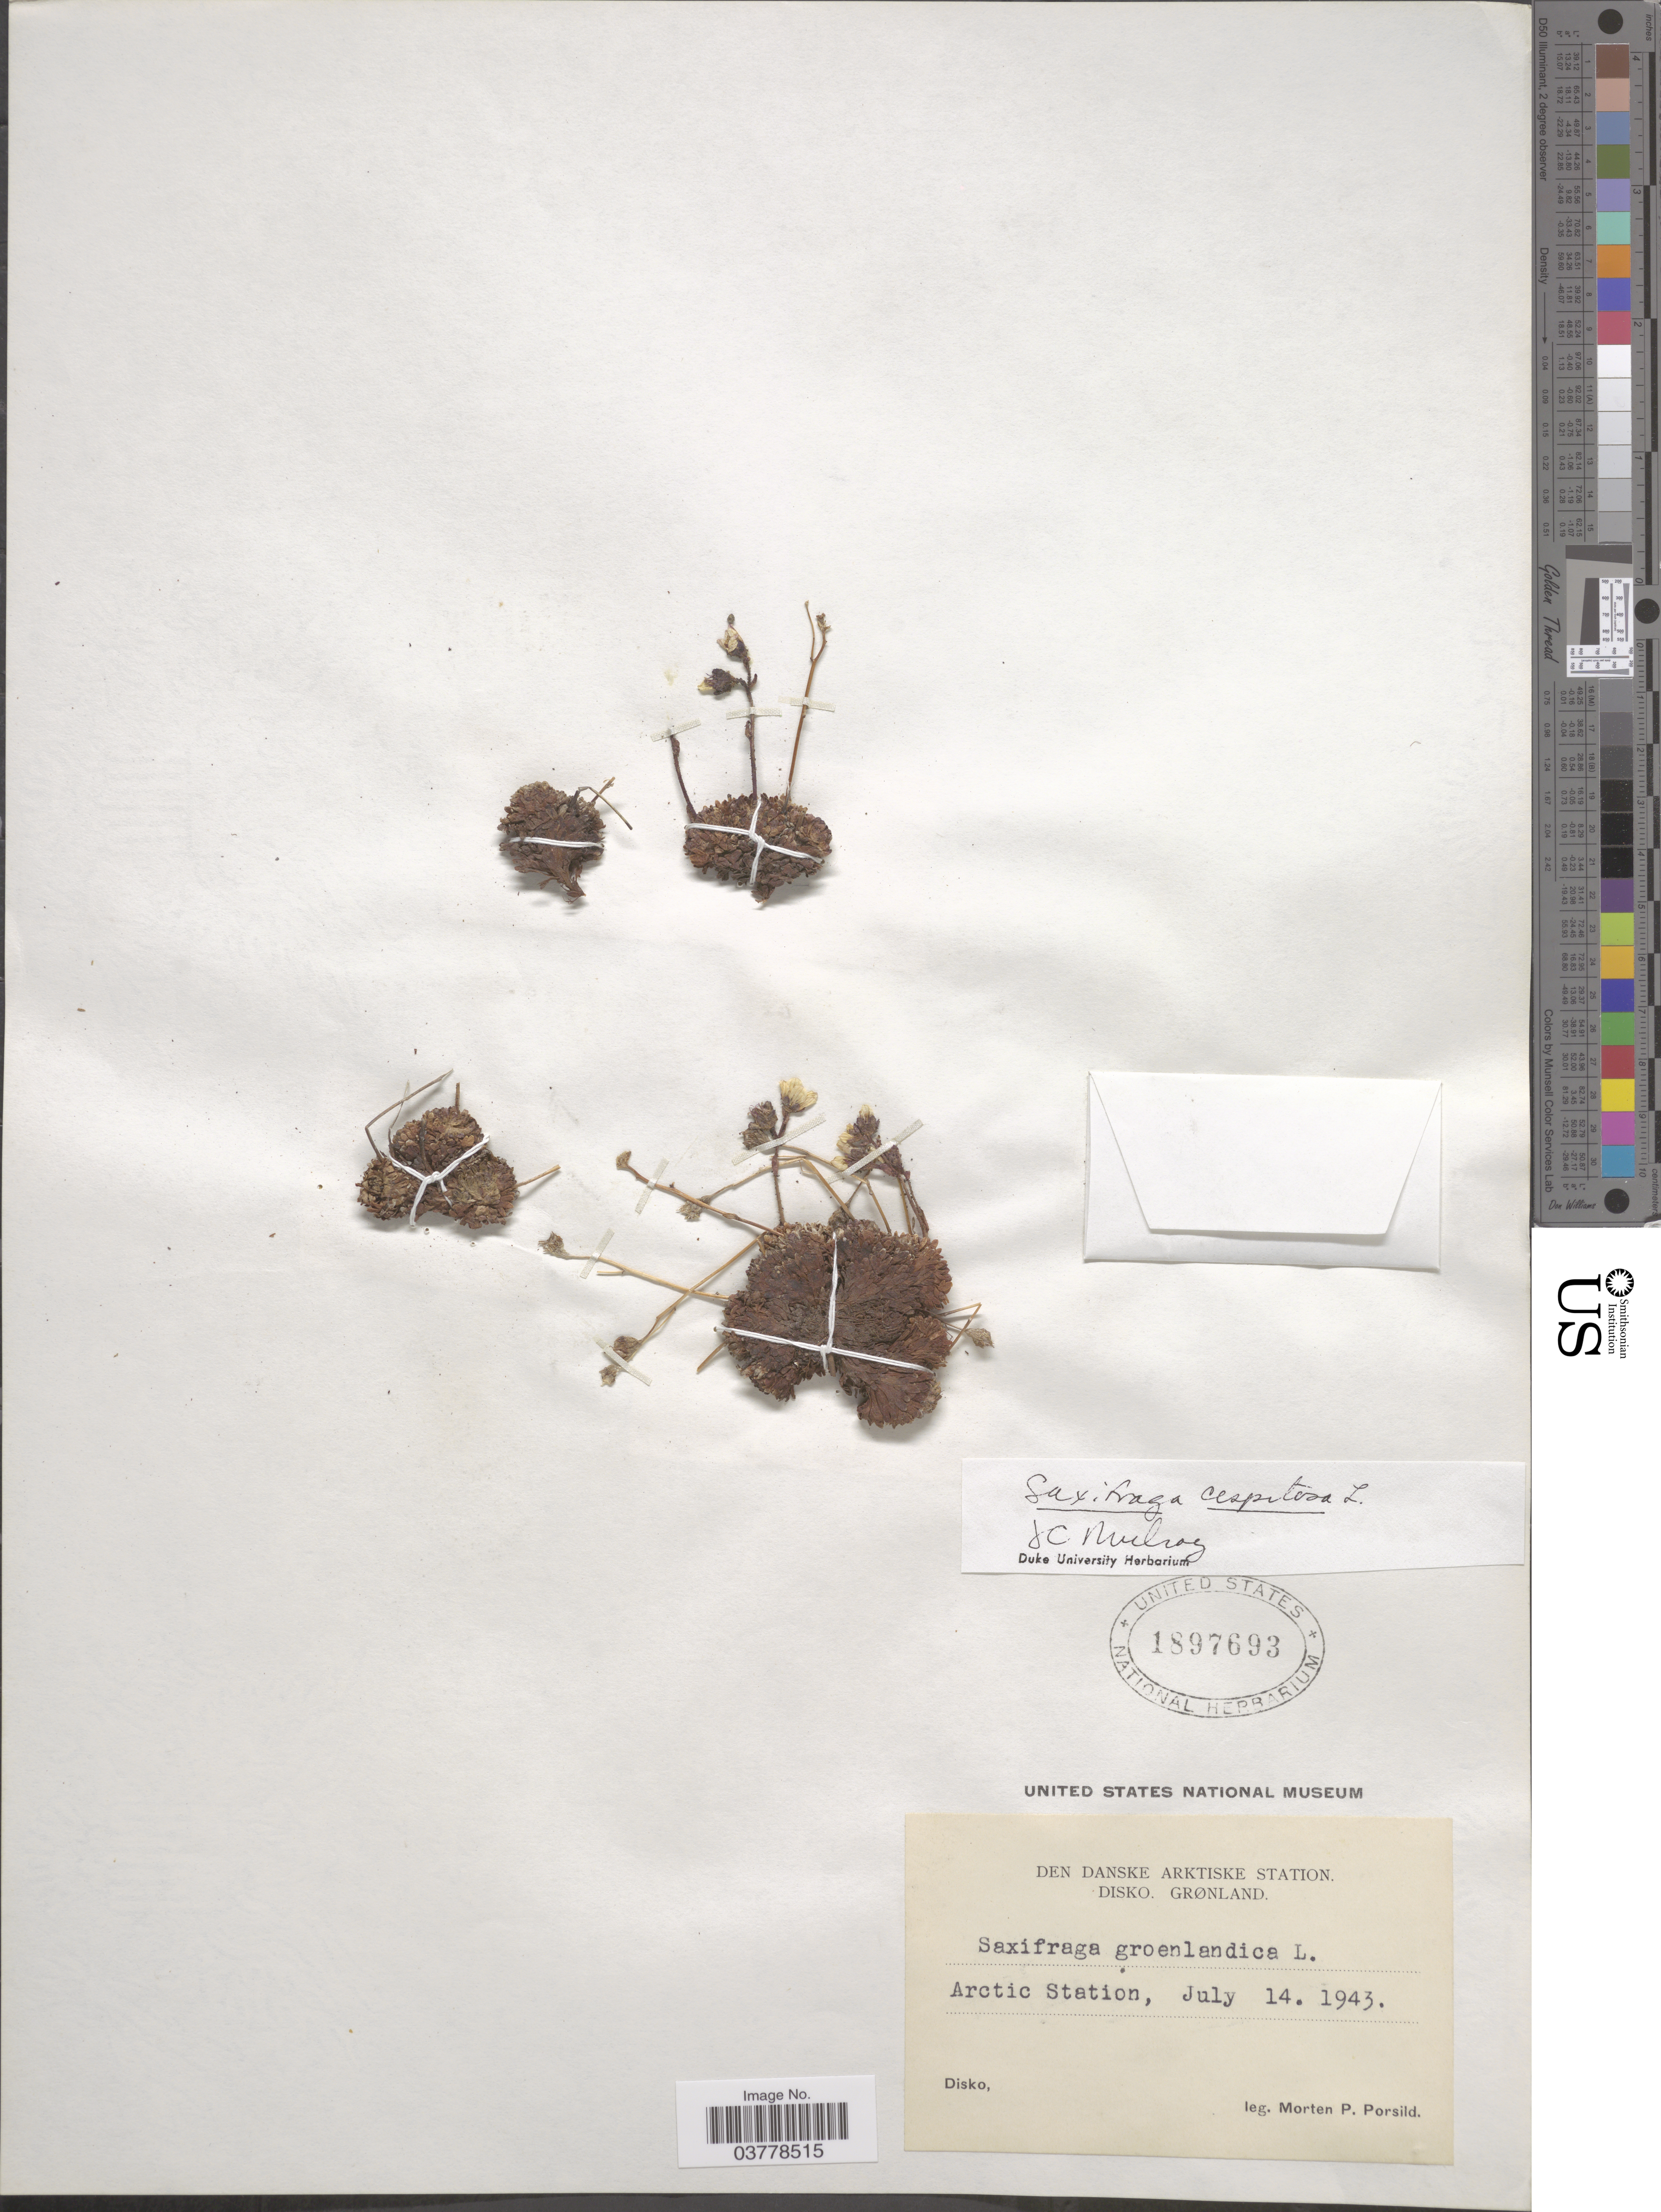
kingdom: Plantae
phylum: Tracheophyta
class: Magnoliopsida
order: Saxifragales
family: Saxifragaceae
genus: Saxifraga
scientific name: Saxifraga caespitosa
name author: L.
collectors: M. P. Porsild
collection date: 1943-07-14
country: Greenland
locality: Den Danske Arktiske Station. Disko. Arctic Station.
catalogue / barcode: US 1897693